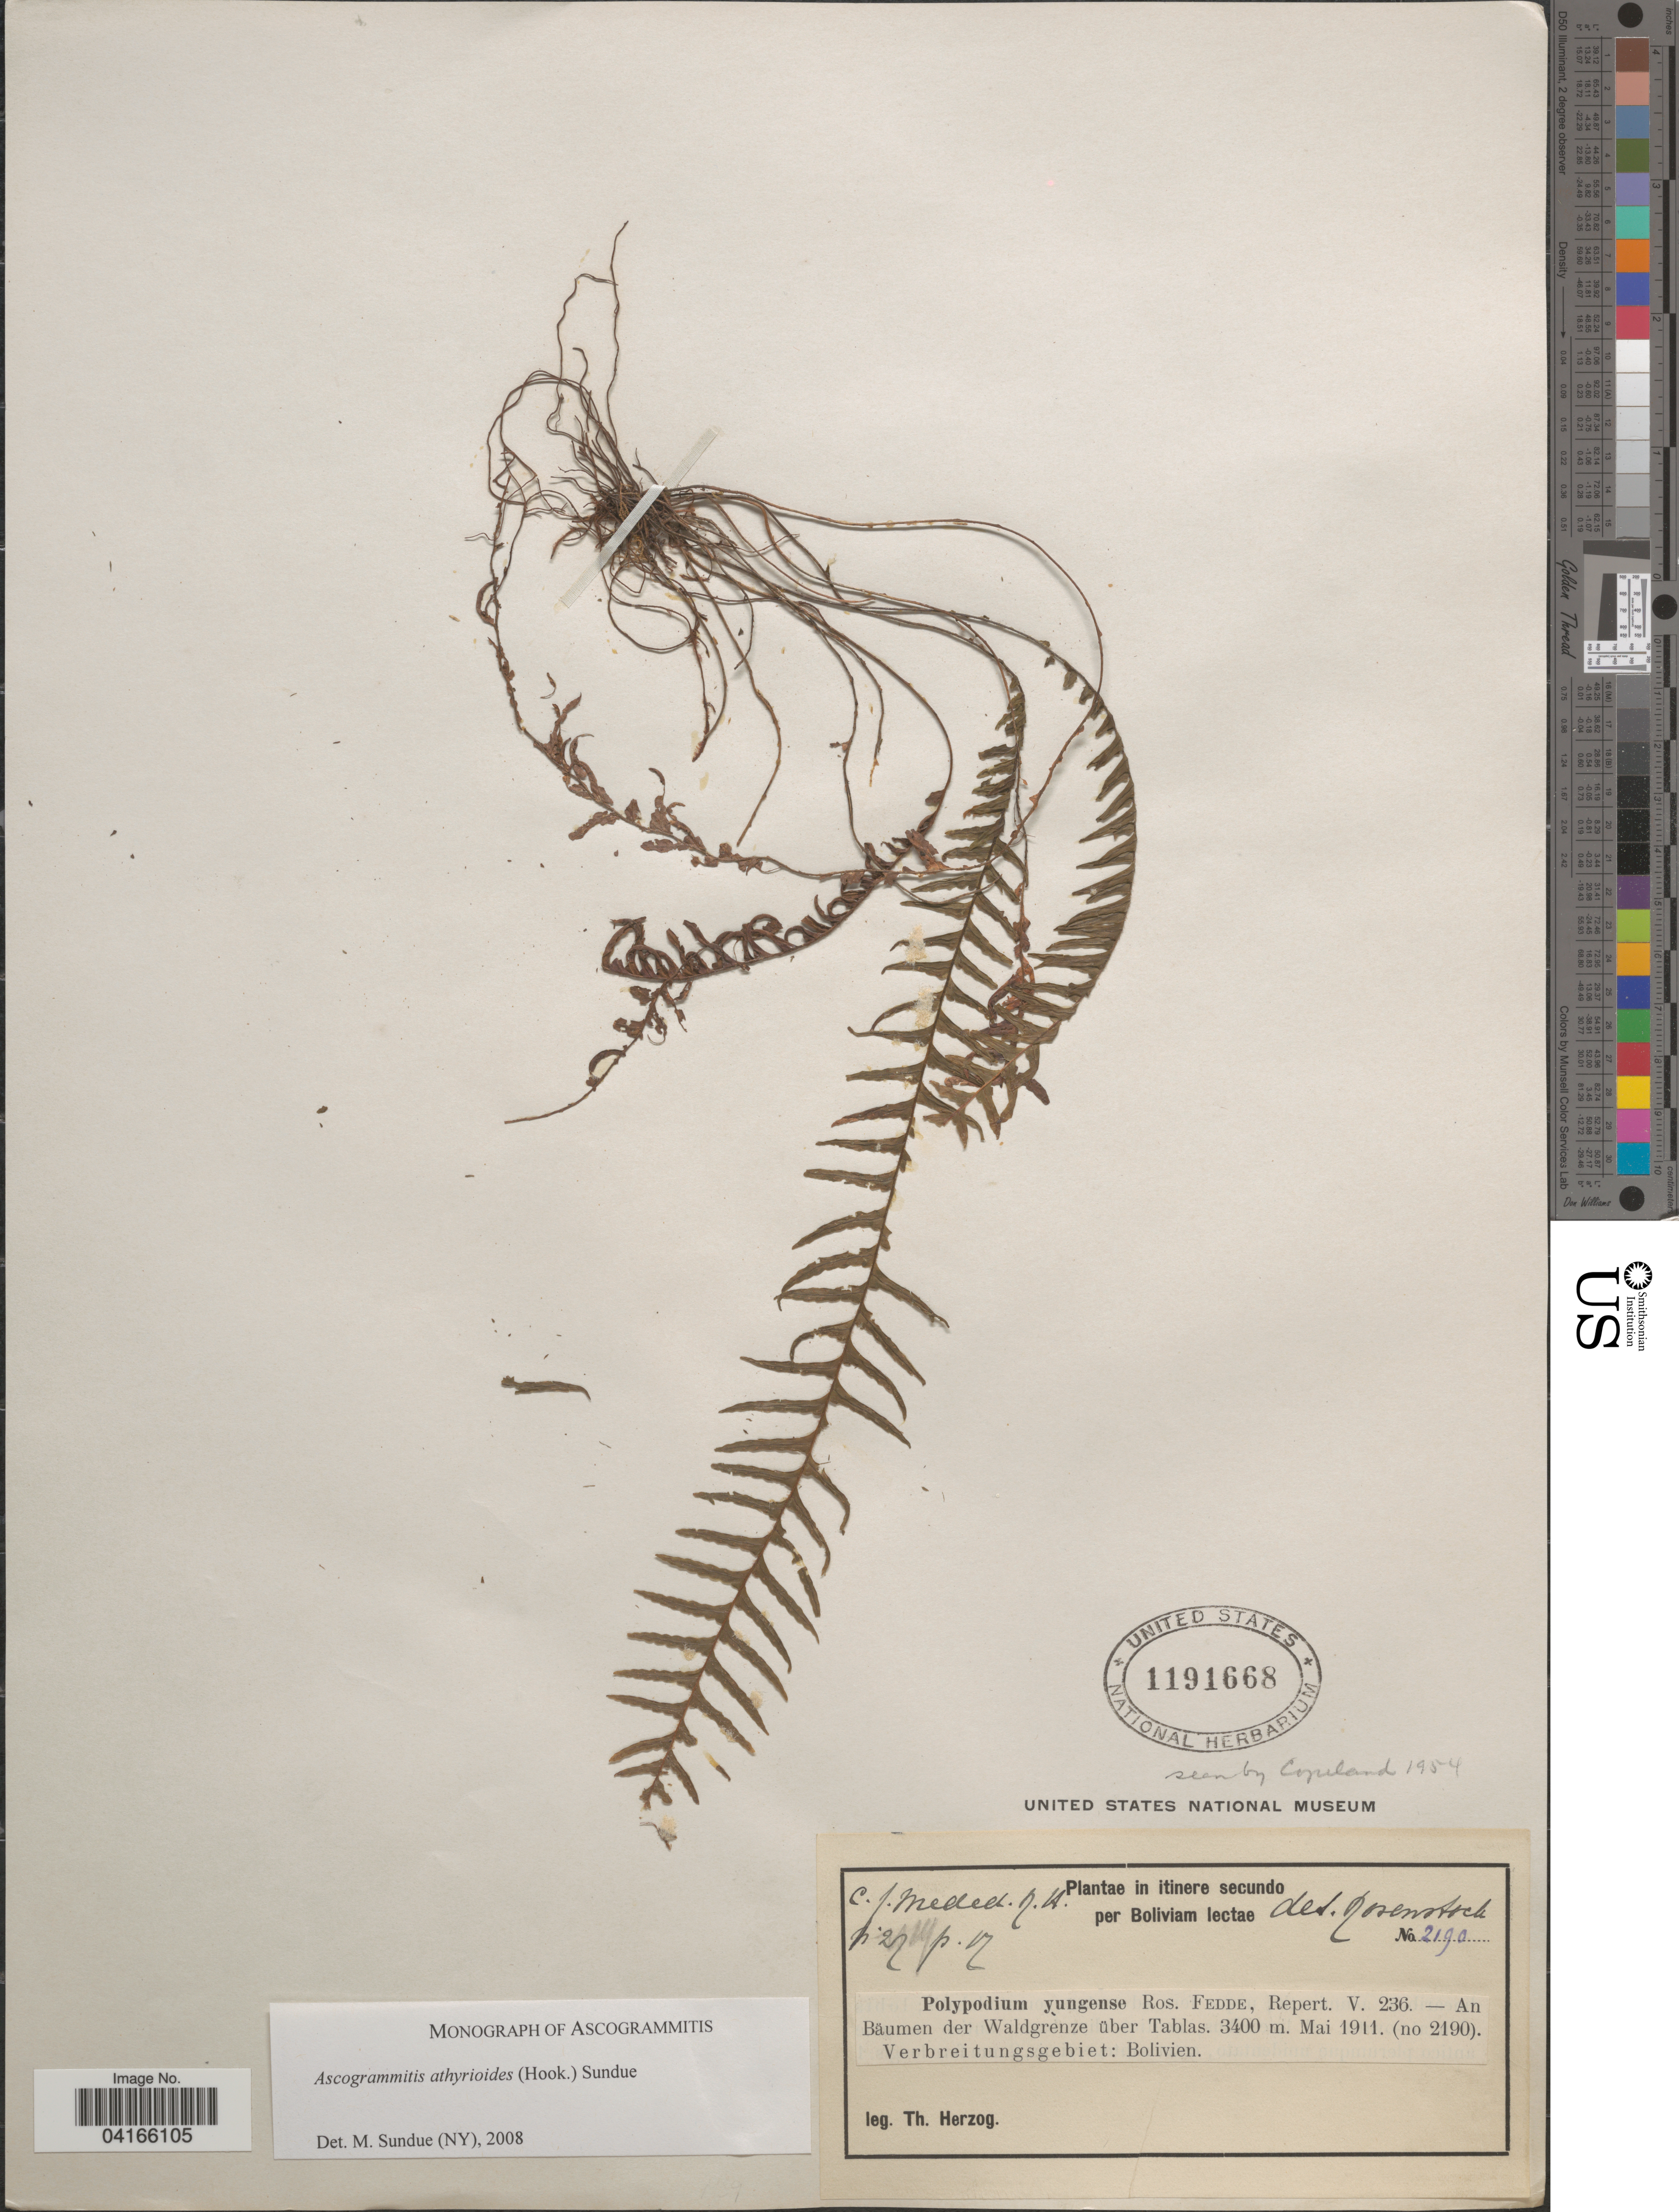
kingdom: Plantae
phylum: Tracheophyta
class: Polypodiopsida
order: Polypodiales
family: Polypodiaceae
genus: Ascogrammitis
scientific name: Ascogrammitis athyrioides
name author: (Hook.) Sundue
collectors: T. Herzog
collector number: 2190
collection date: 1911-05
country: Bolivia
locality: Itinere secundo per Boliviam lectae. An Bäumen der Waldgrenze über Tablas. Verbreitungsgebiet.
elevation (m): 3400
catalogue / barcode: US 1191668